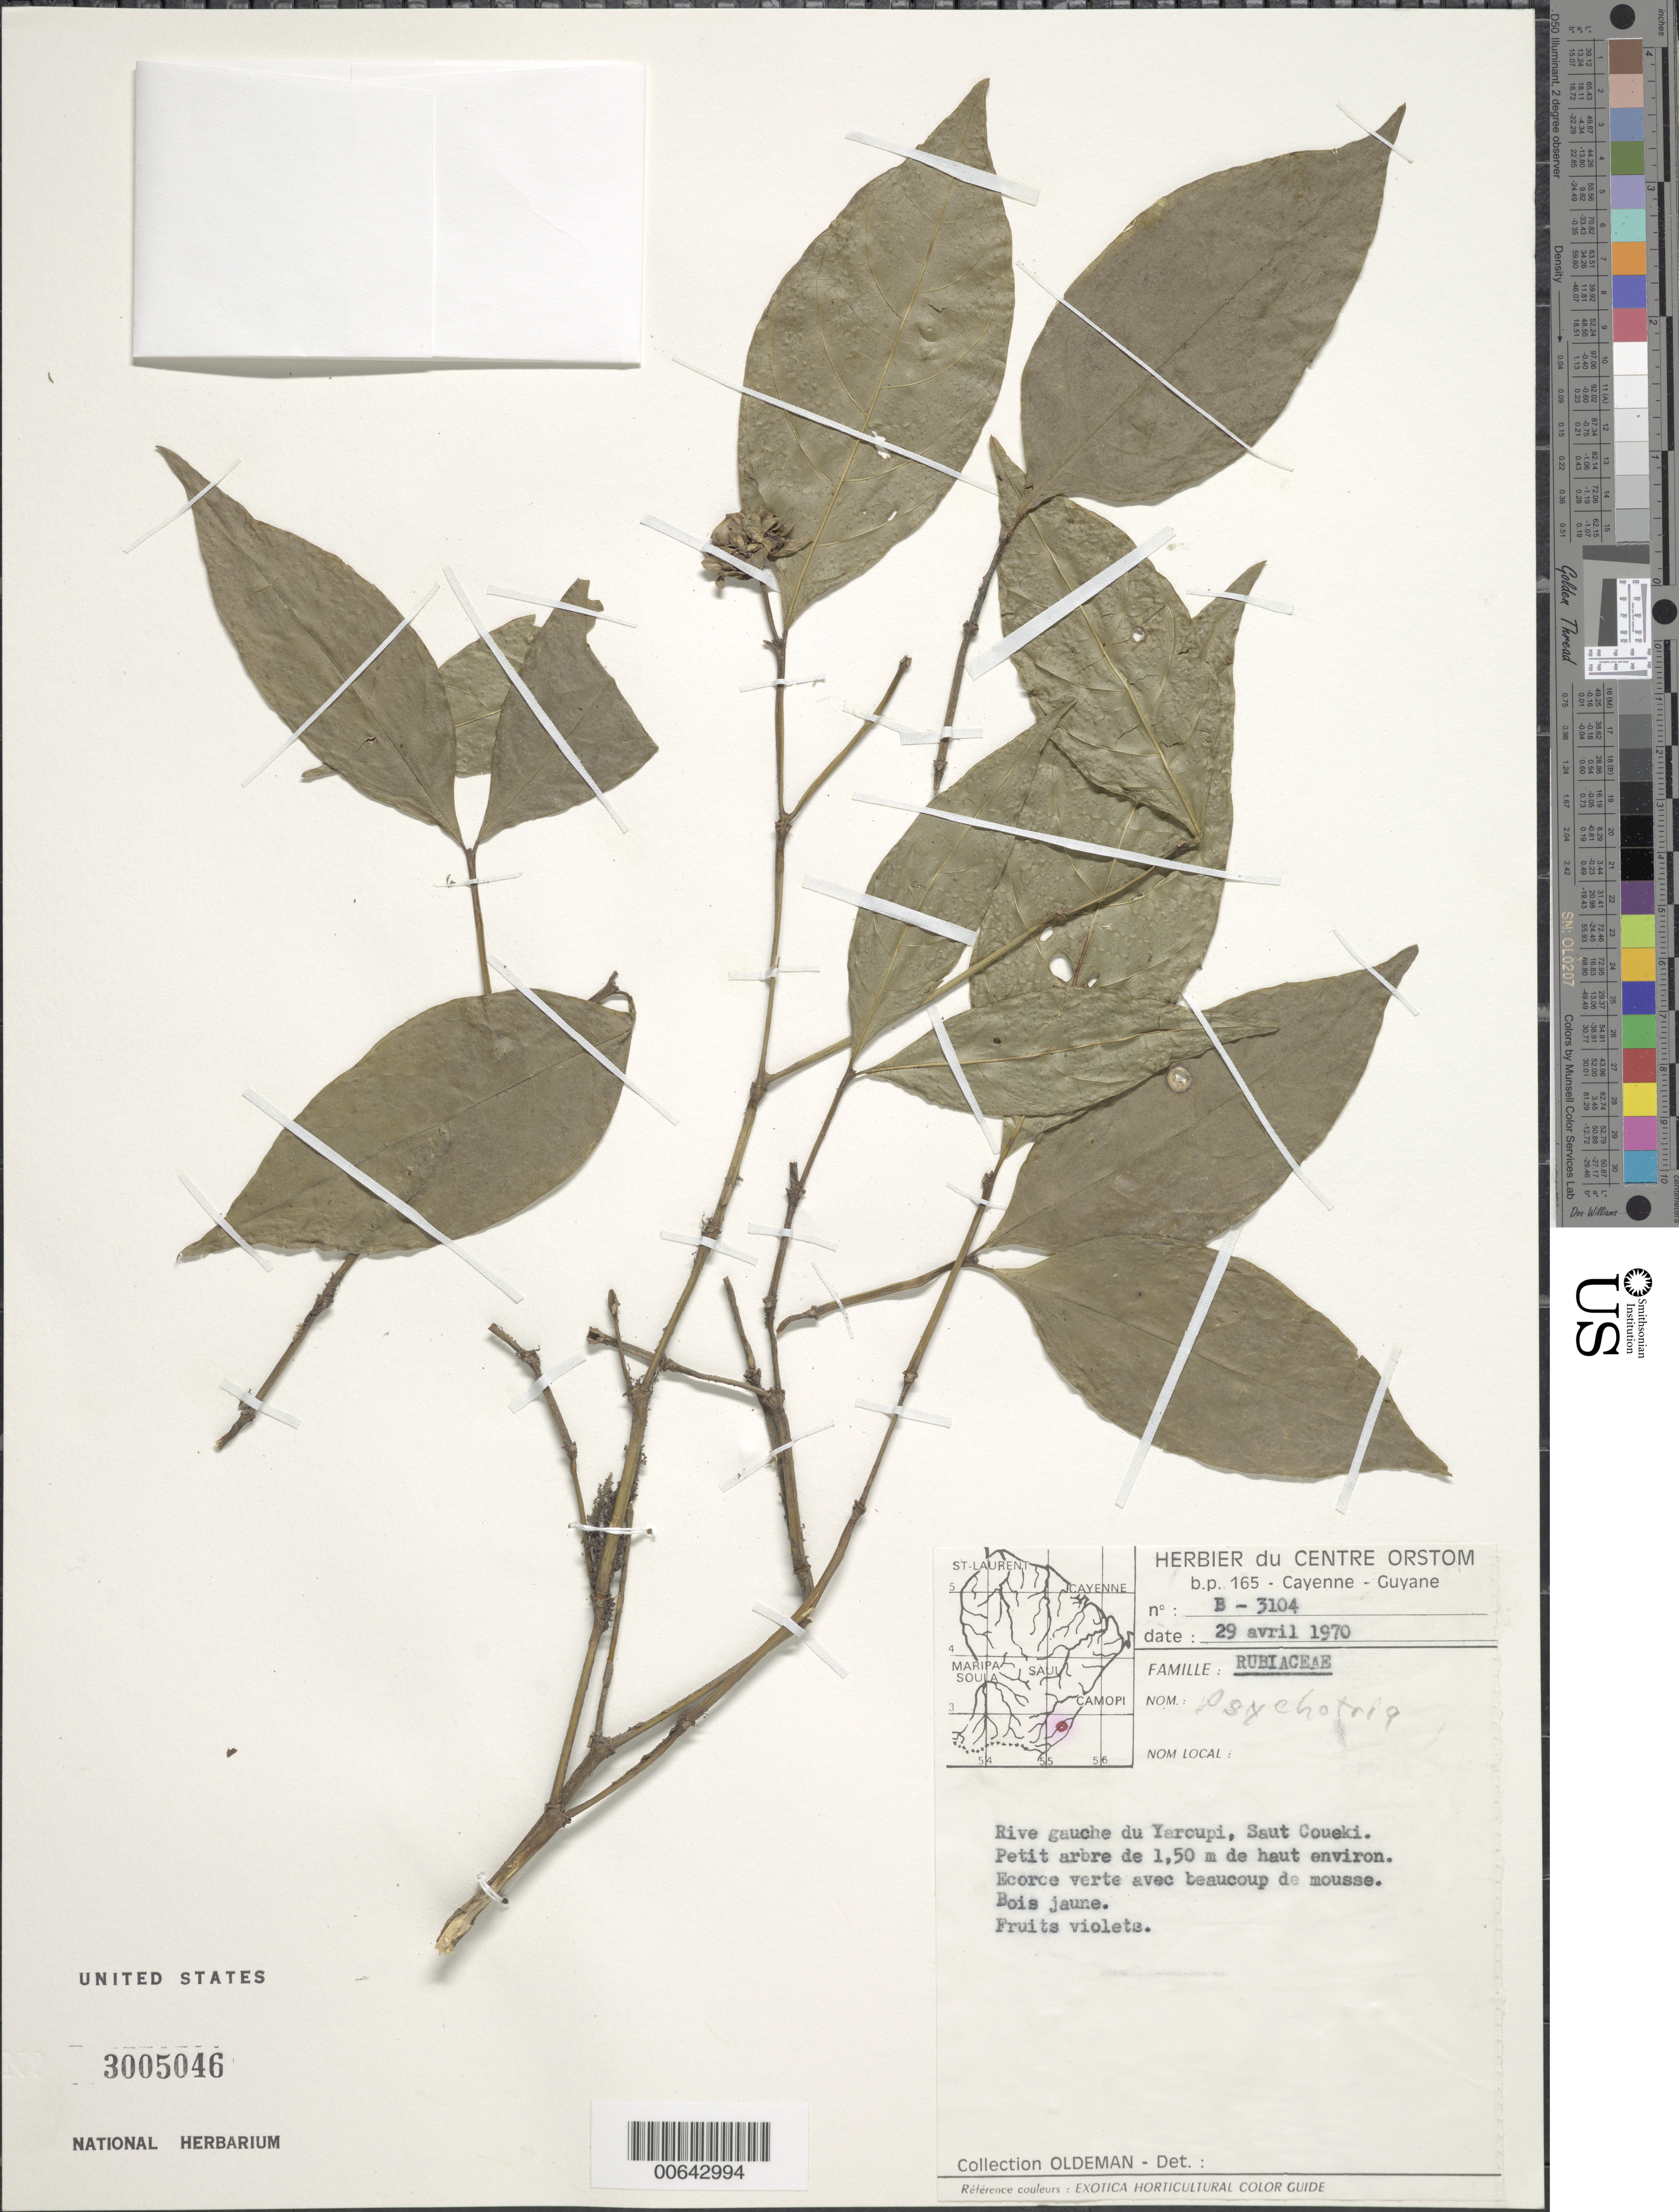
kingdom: Plantae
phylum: Tracheophyta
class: Magnoliopsida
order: Gentianales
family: Rubiaceae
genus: Psychotria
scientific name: Psychotria sp.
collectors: R. Oldeman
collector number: B 3104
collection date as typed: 29-Apr-70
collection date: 1970-04-29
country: French Guiana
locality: Rivière Yaroupi (affluent de l'Oyapock), Saut Couéki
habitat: Rive gauche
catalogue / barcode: US 3005046